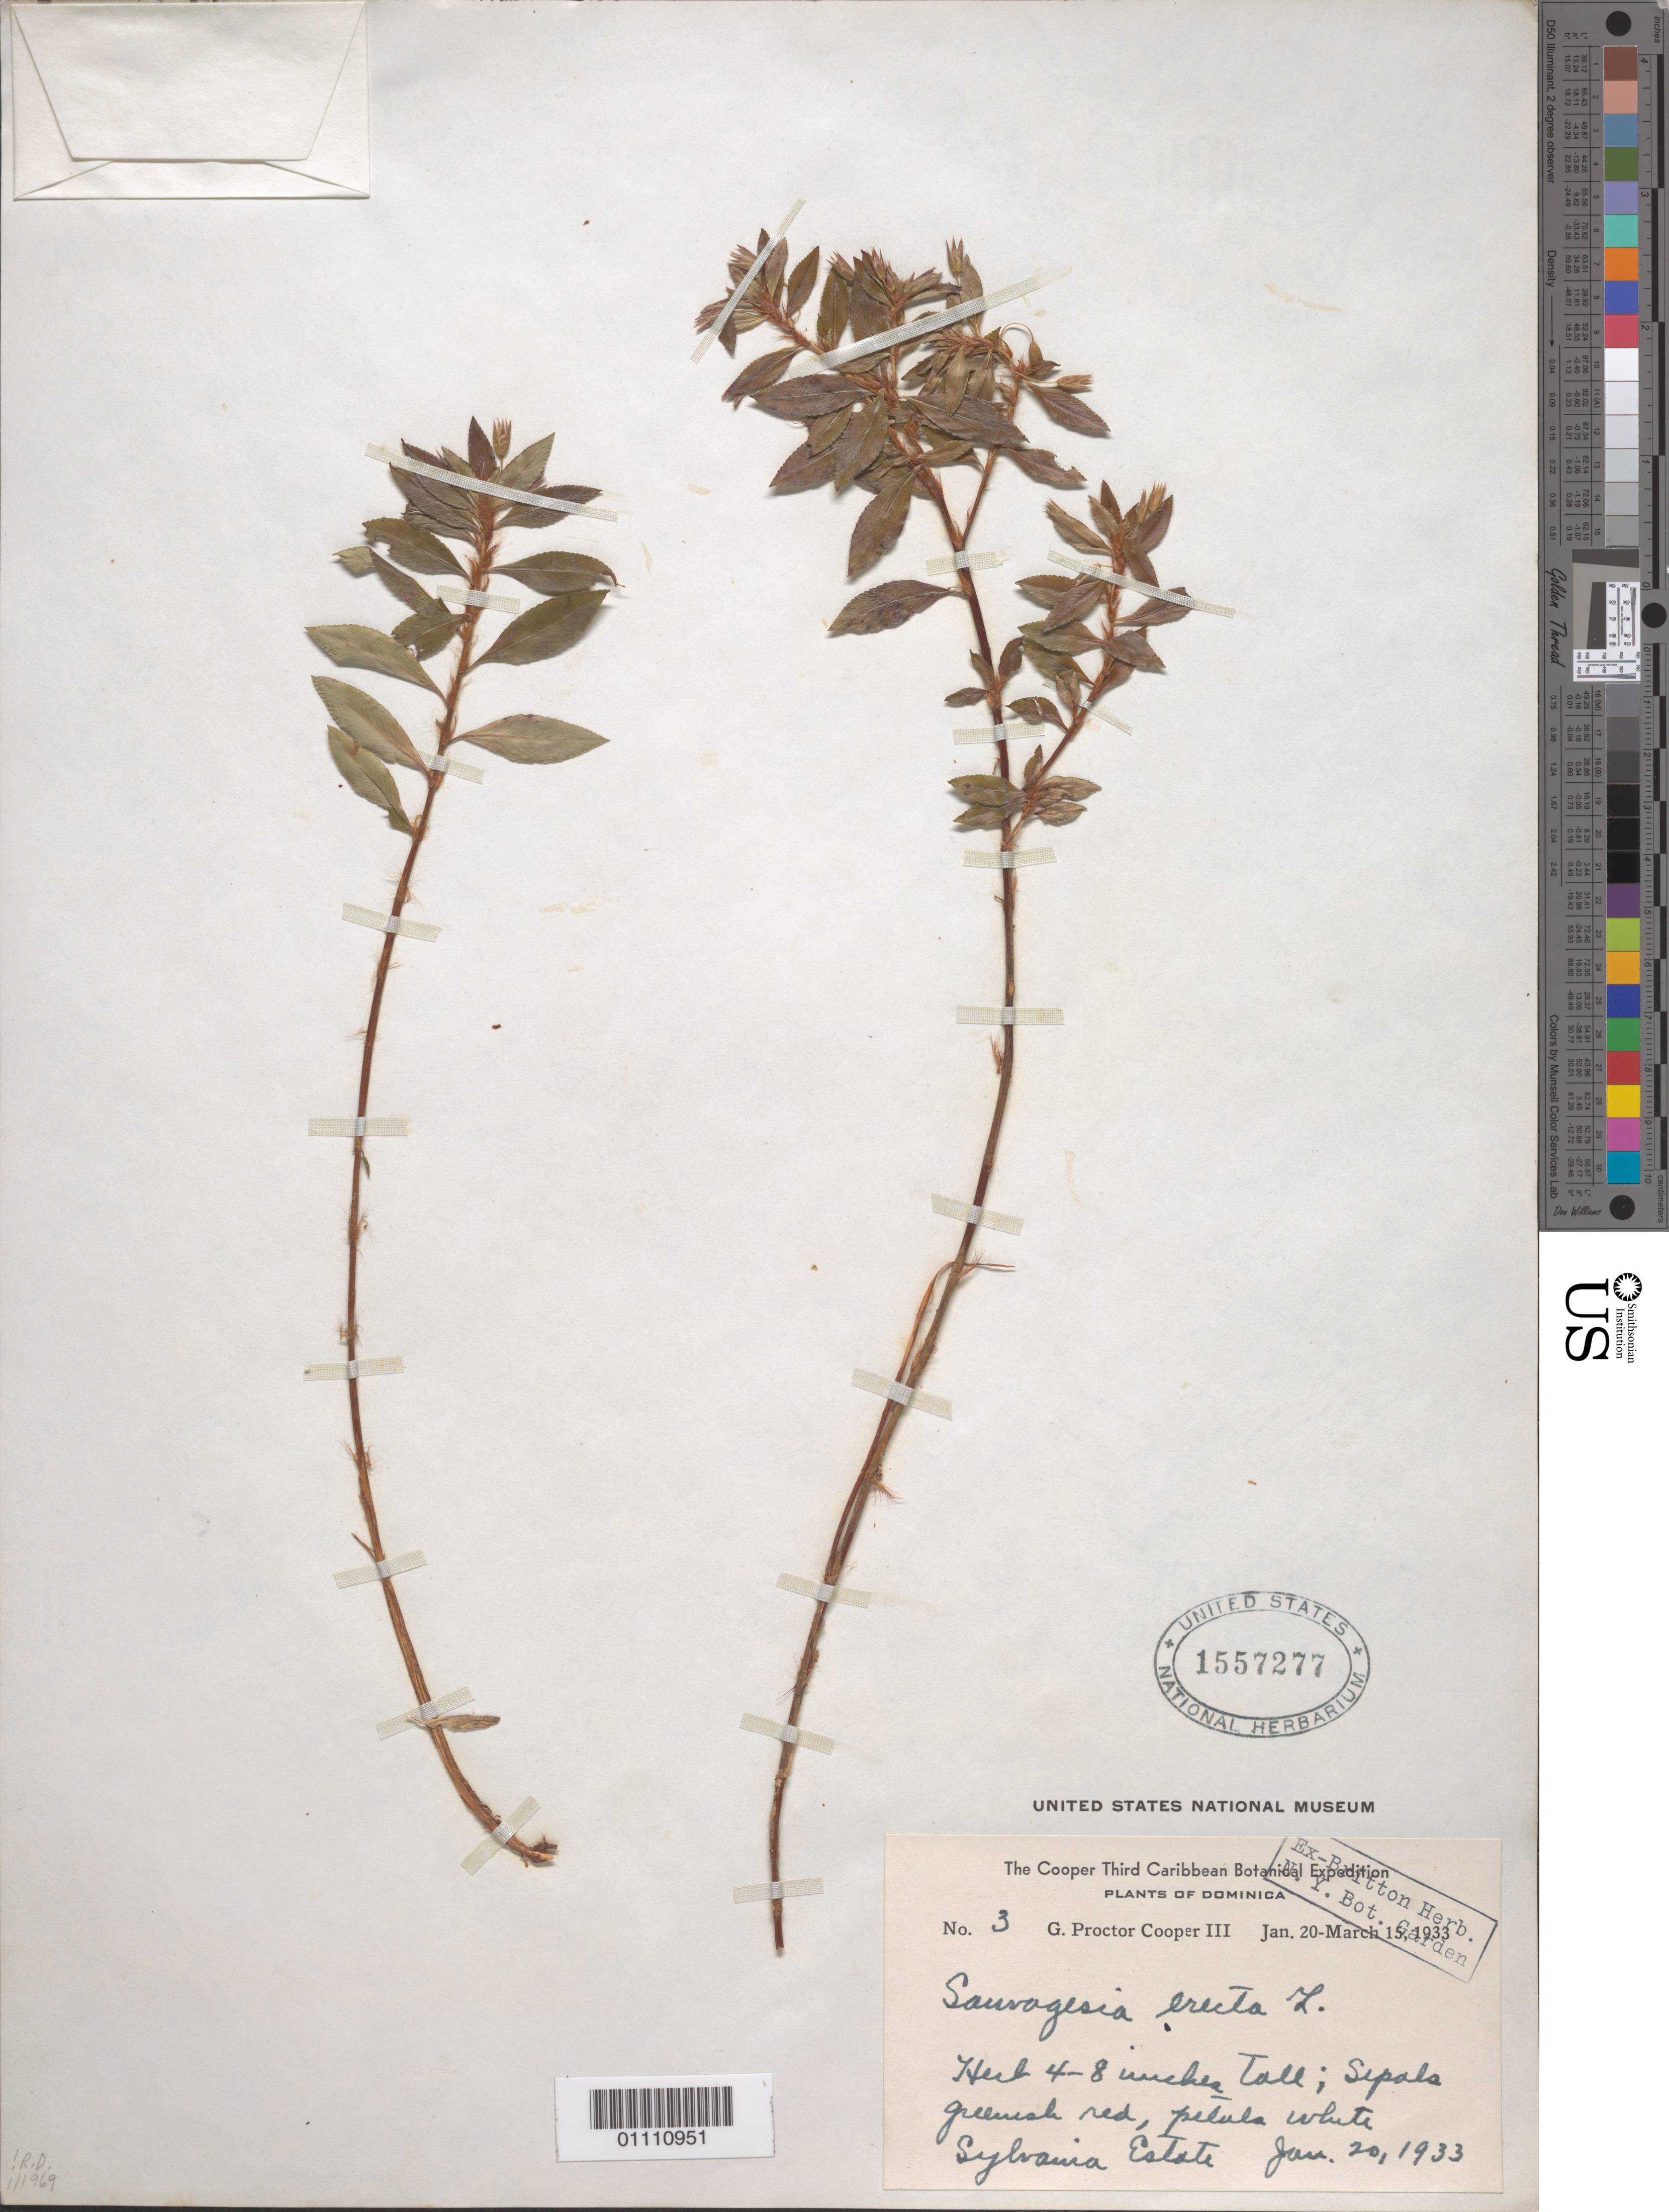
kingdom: Plantae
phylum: Tracheophyta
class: Magnoliopsida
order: Malpighiales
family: Ochnaceae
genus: Sauvagesia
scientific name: Sauvagesia erecta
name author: L.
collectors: G. Cooper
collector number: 3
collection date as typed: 20 Jan 1933 to 15 Mar 1933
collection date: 1933-01-20/1933-03-15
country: Dominica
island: Dominica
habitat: sylvania estate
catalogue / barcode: US 1557277